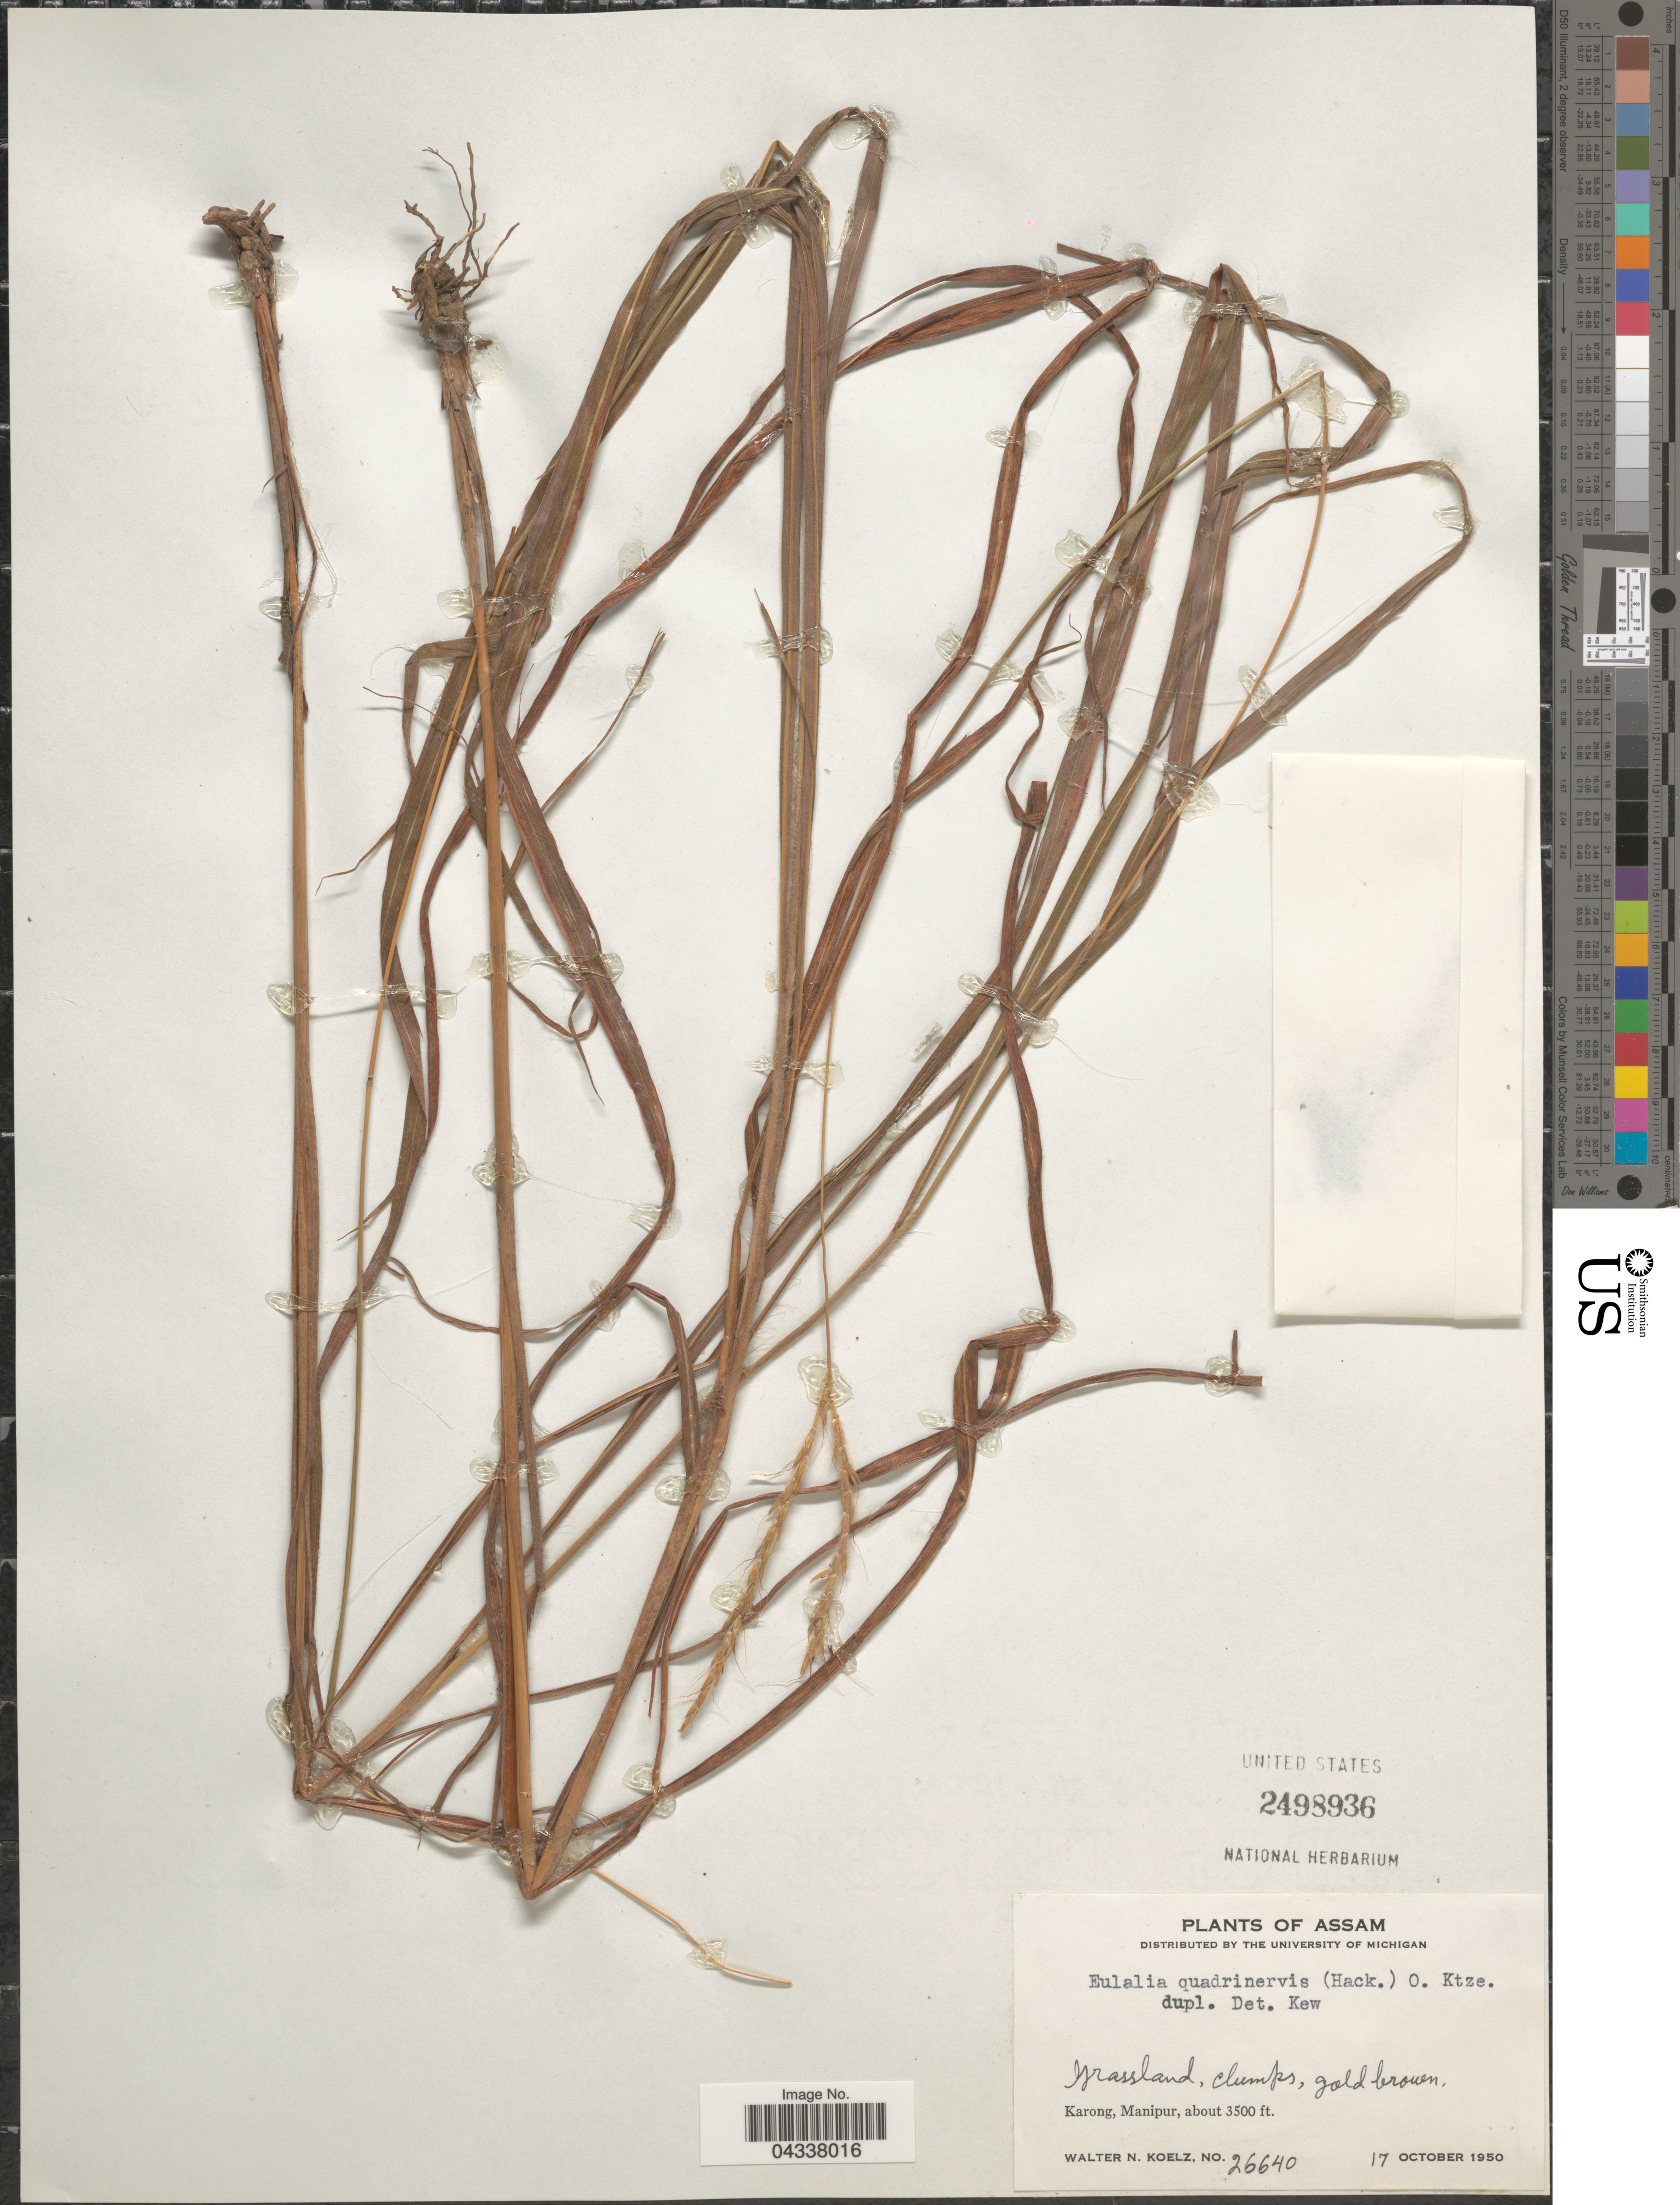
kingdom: Plantae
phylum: Tracheophyta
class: Liliopsida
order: Poales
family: Poaceae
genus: Pseudopogonatherum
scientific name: Pseudopogonatherum quadrinerve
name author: (Hack.) Ohwi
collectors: W. N. Koelz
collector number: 26640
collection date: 1950-10-17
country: India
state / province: Manipur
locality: Karong, Manipur.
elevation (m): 1067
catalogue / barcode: US 2498936